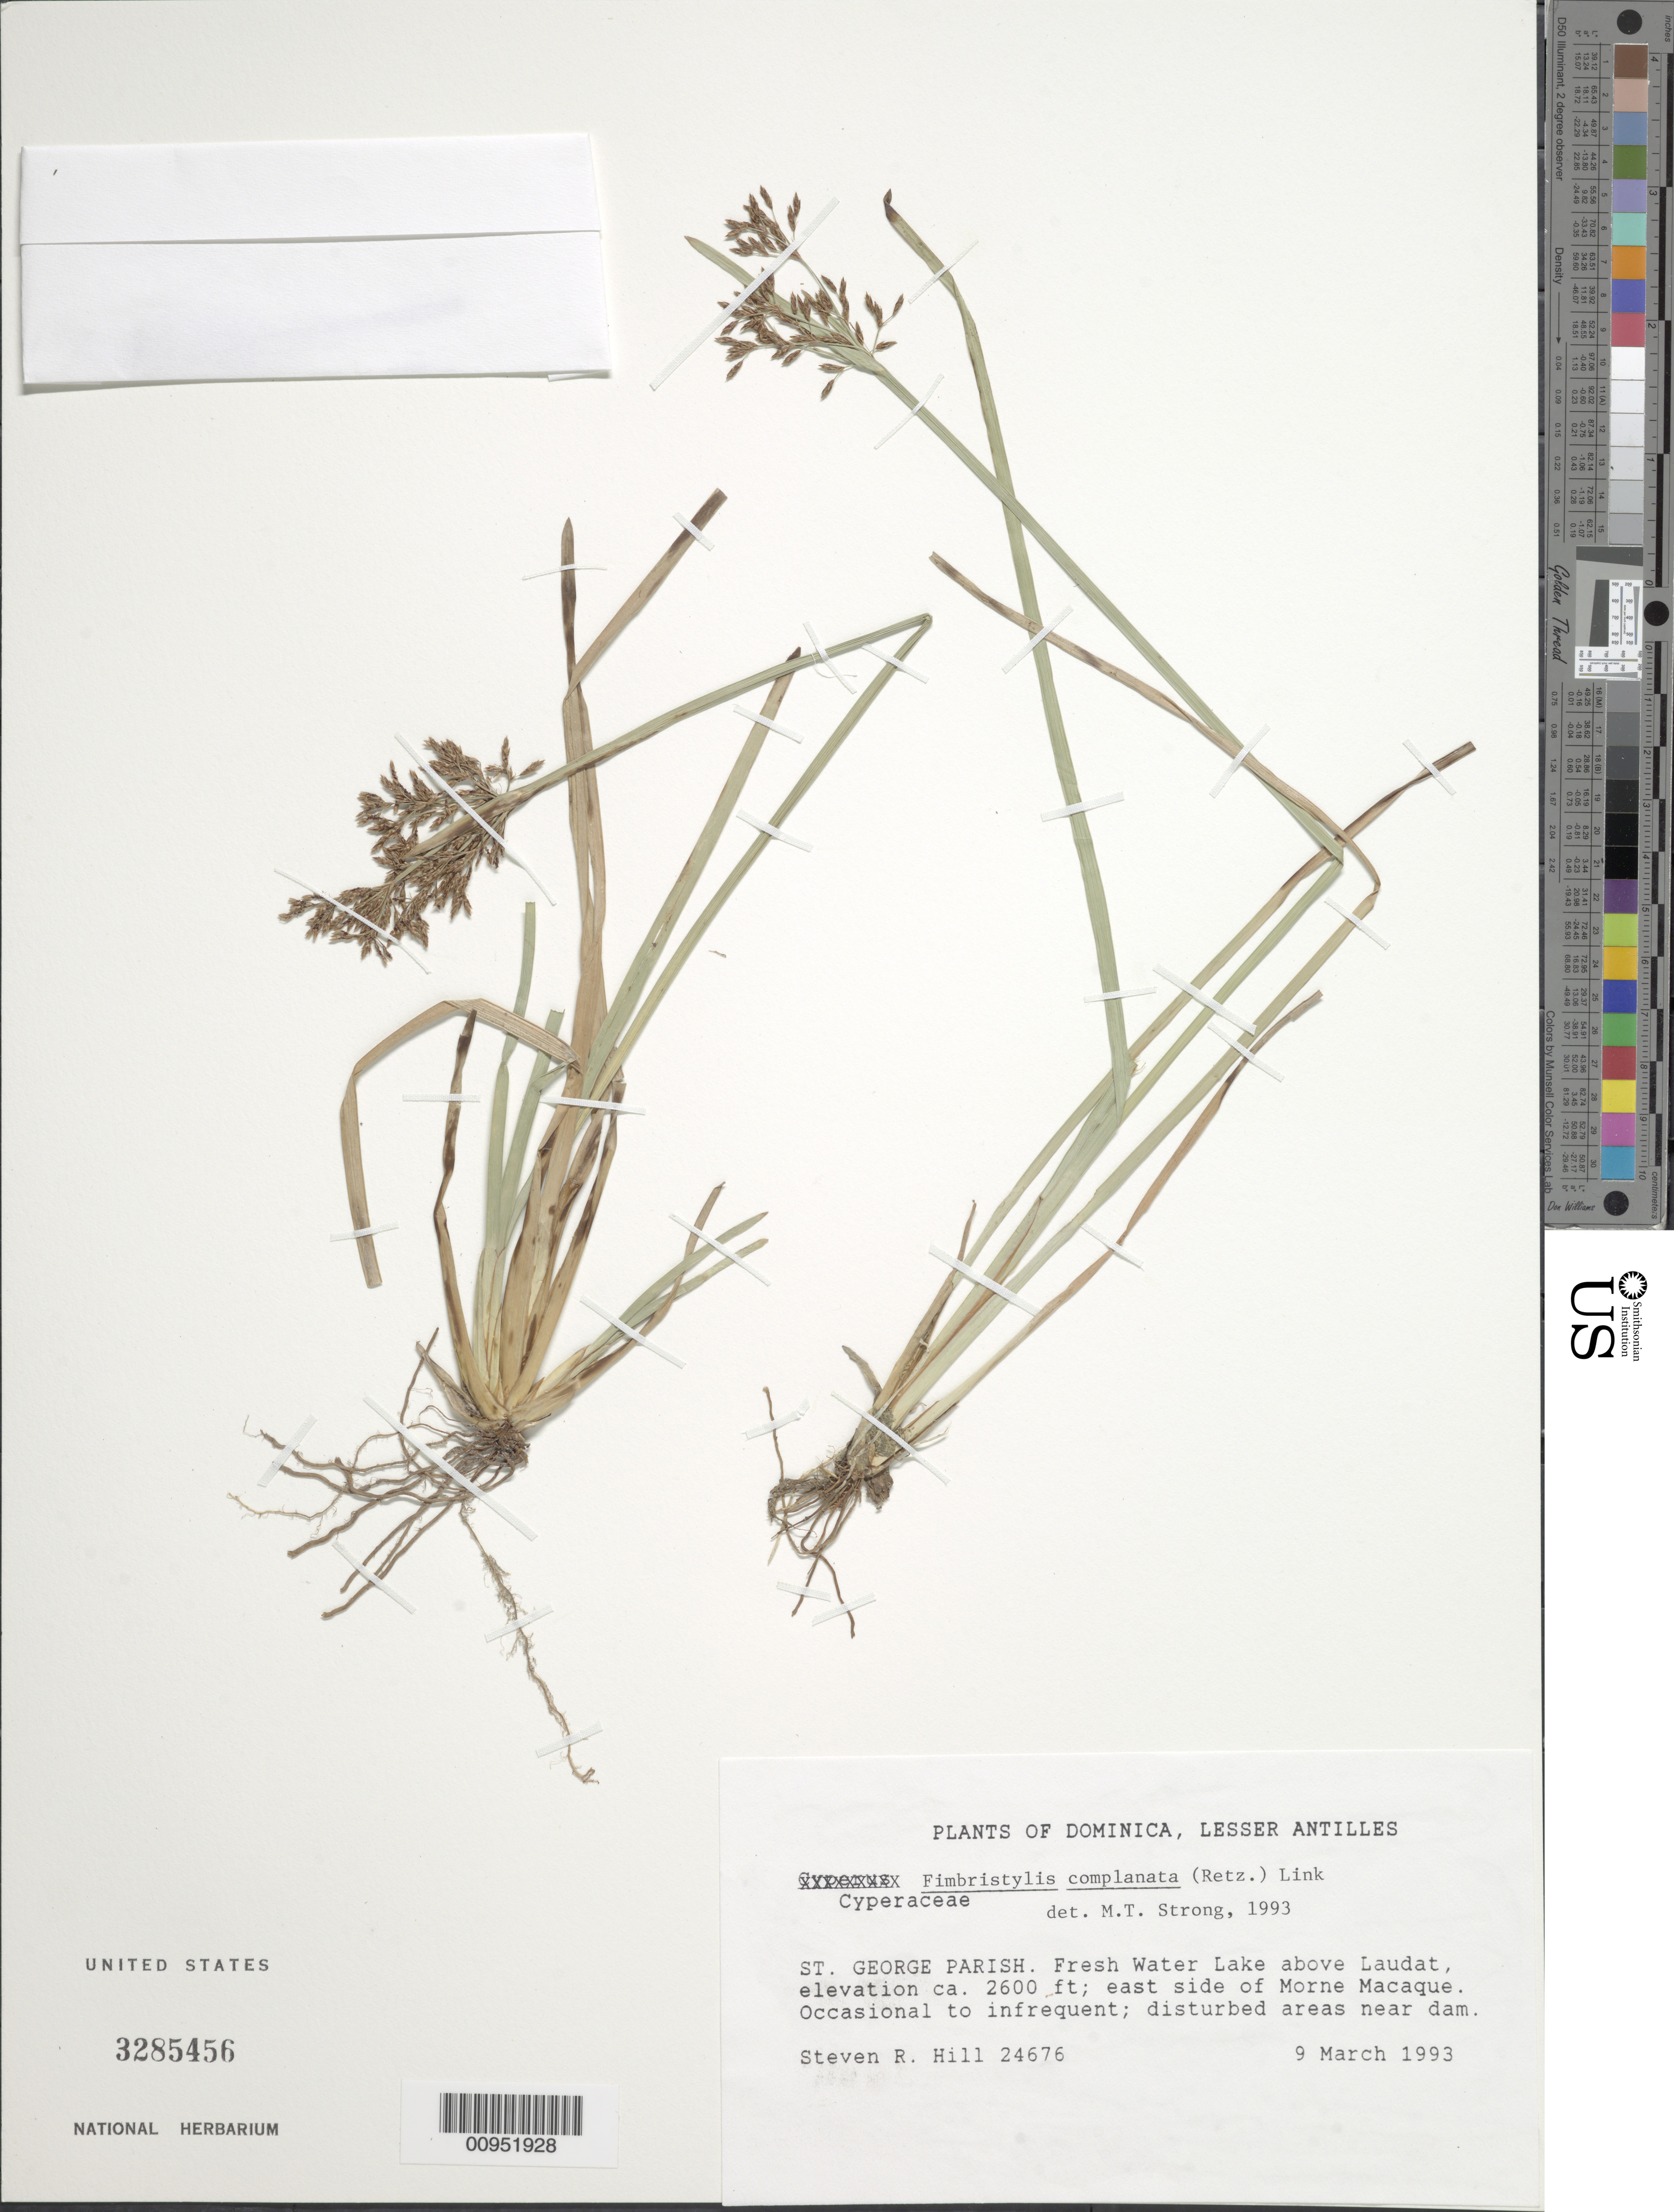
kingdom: Plantae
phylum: Tracheophyta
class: Liliopsida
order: Poales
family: Cyperaceae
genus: Fimbristylis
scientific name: Fimbristylis complanata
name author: (Retz.) Link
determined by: Strong, M. T., (US), Smithsonian Institution - National Museum of Natural History (UNITED STATES)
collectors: S. R. Hill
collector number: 24676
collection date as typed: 09 Mar 1993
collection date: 1993-03-09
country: Dominica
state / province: St. George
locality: Fresh Water Lake above Laudat, east side of Morne Macaque, near dam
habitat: Disturbed areas near dam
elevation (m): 792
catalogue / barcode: US 3285456